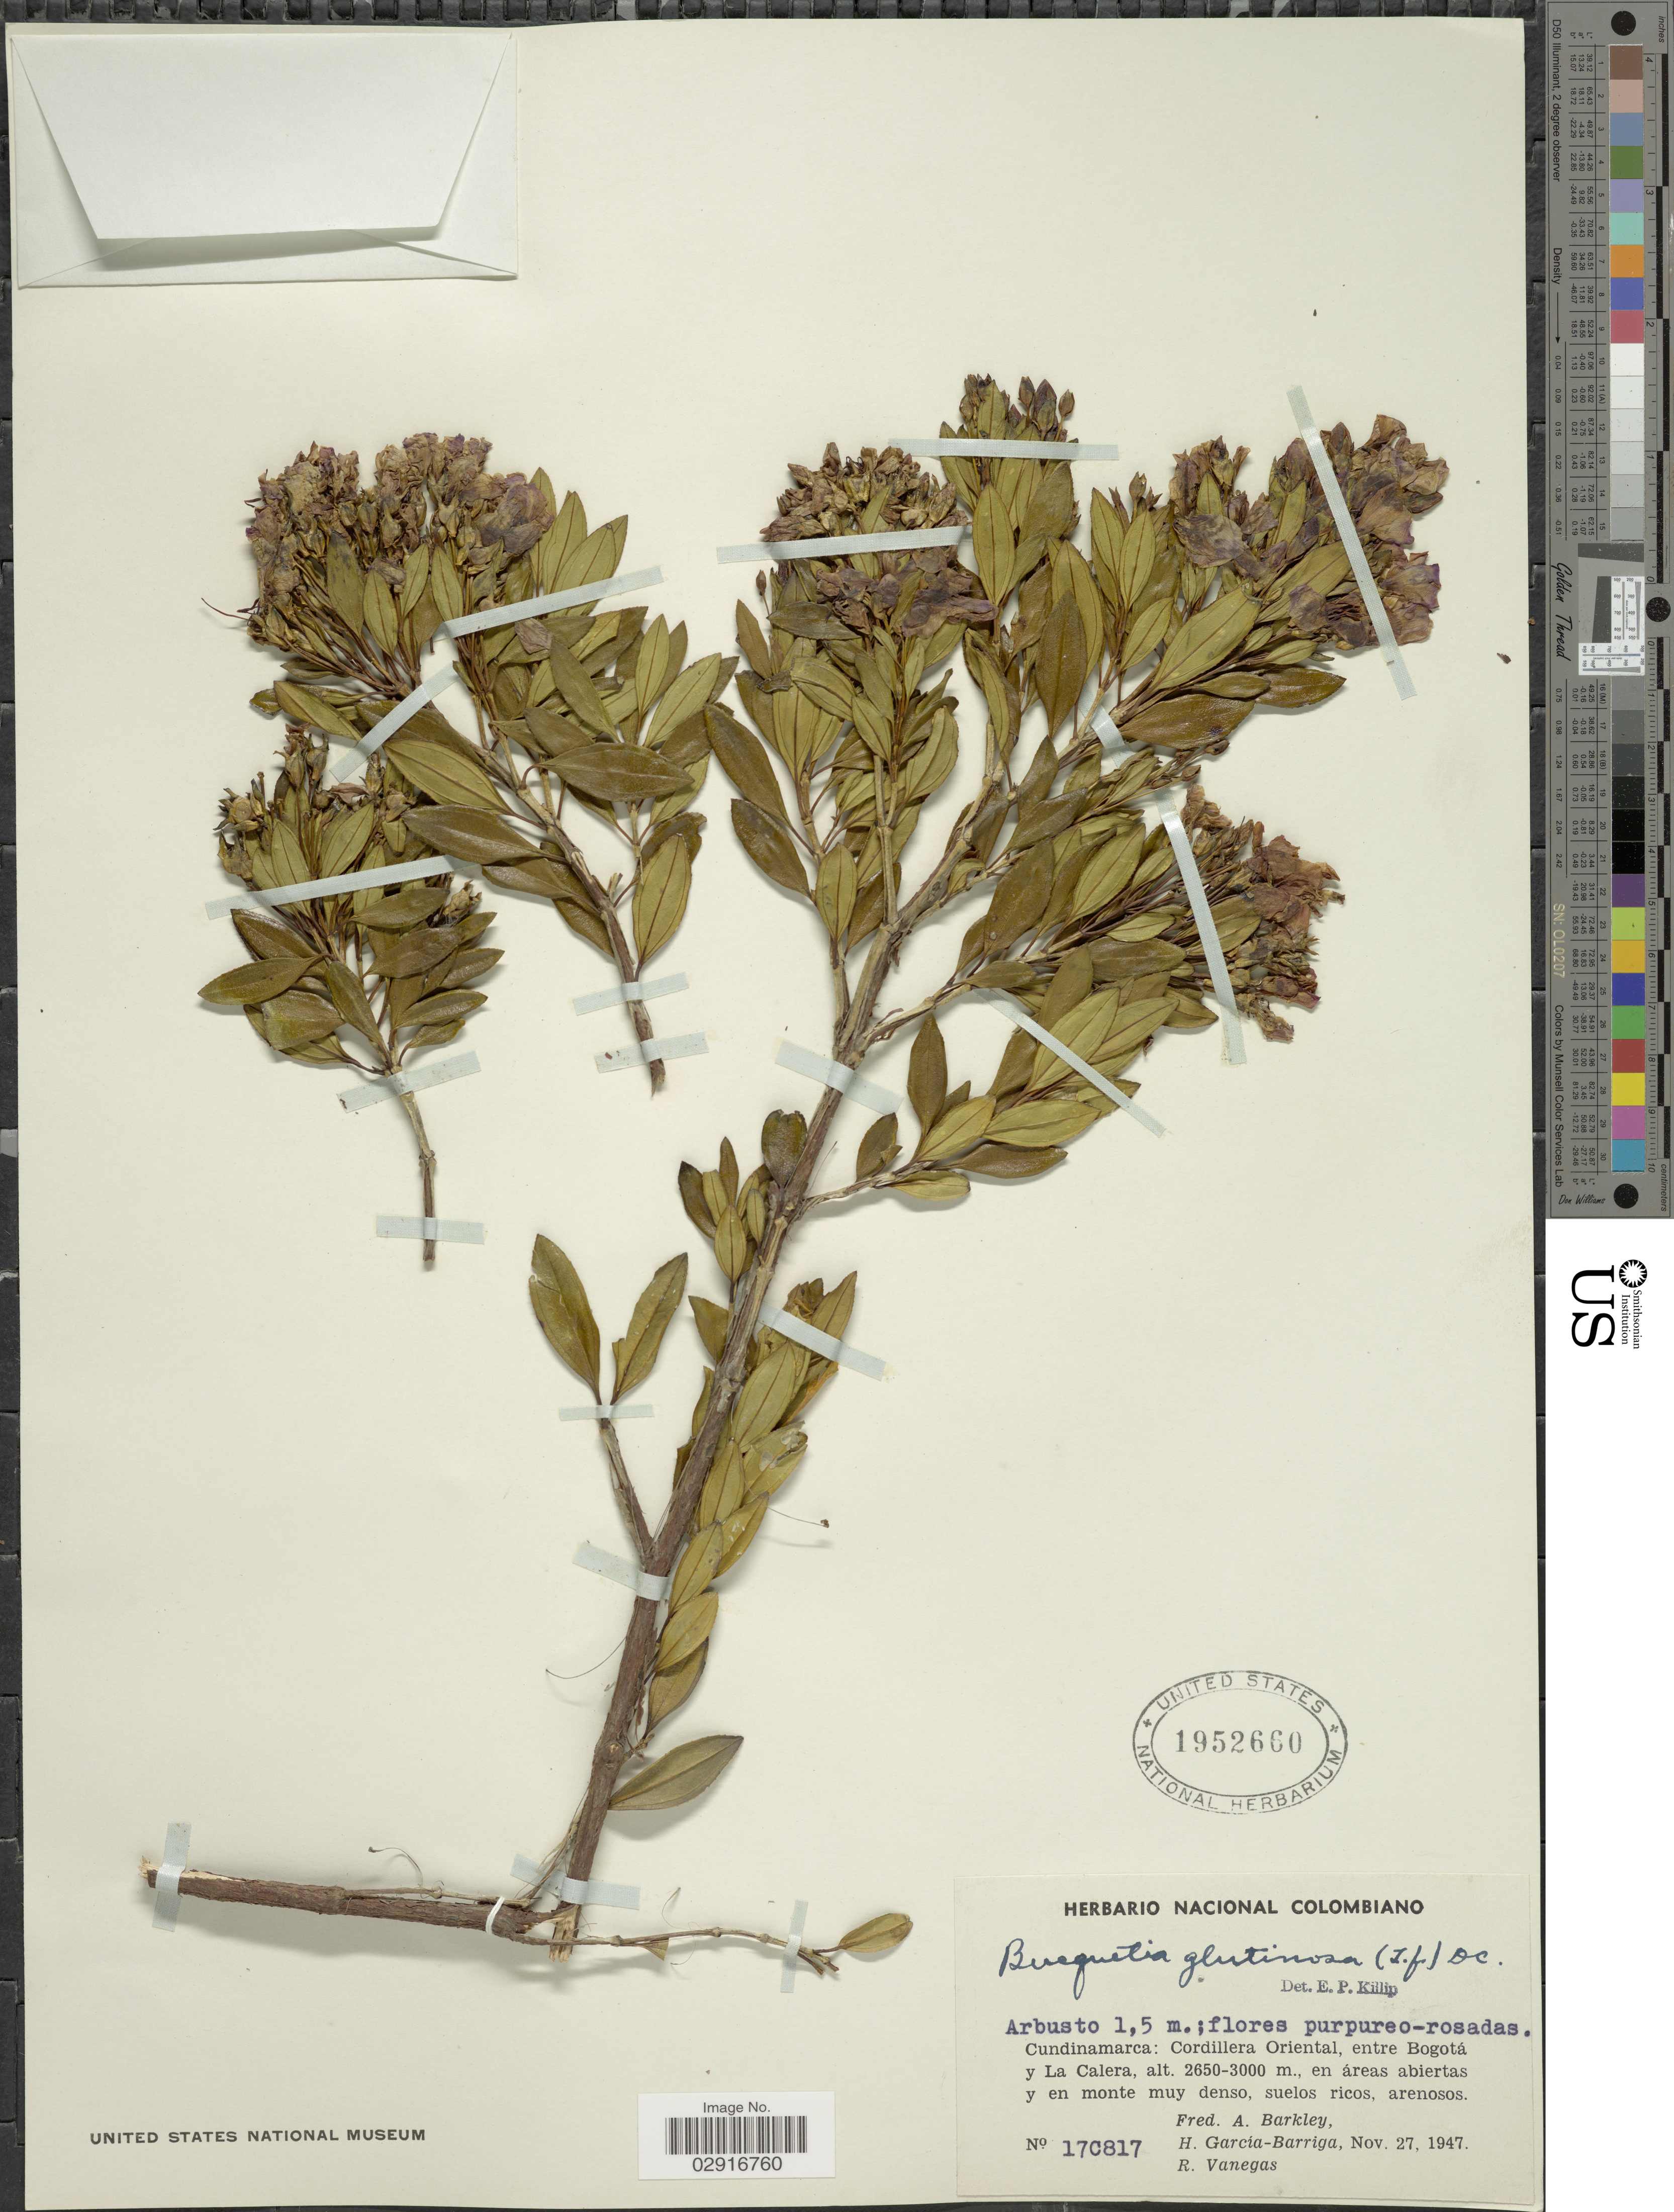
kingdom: Plantae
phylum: Tracheophyta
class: Magnoliopsida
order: Myrtales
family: Melastomataceae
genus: Bucquetia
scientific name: Bucquetia glutinosa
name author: DC.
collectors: F. A. Barkley, H. García Barriga & R. Vanegas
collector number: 17C817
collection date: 1947-11-27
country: Colombia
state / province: Cundinamarca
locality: Cordillera Oriental, entre Bogotá y La Calera.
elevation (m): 2650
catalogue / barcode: US 1952660